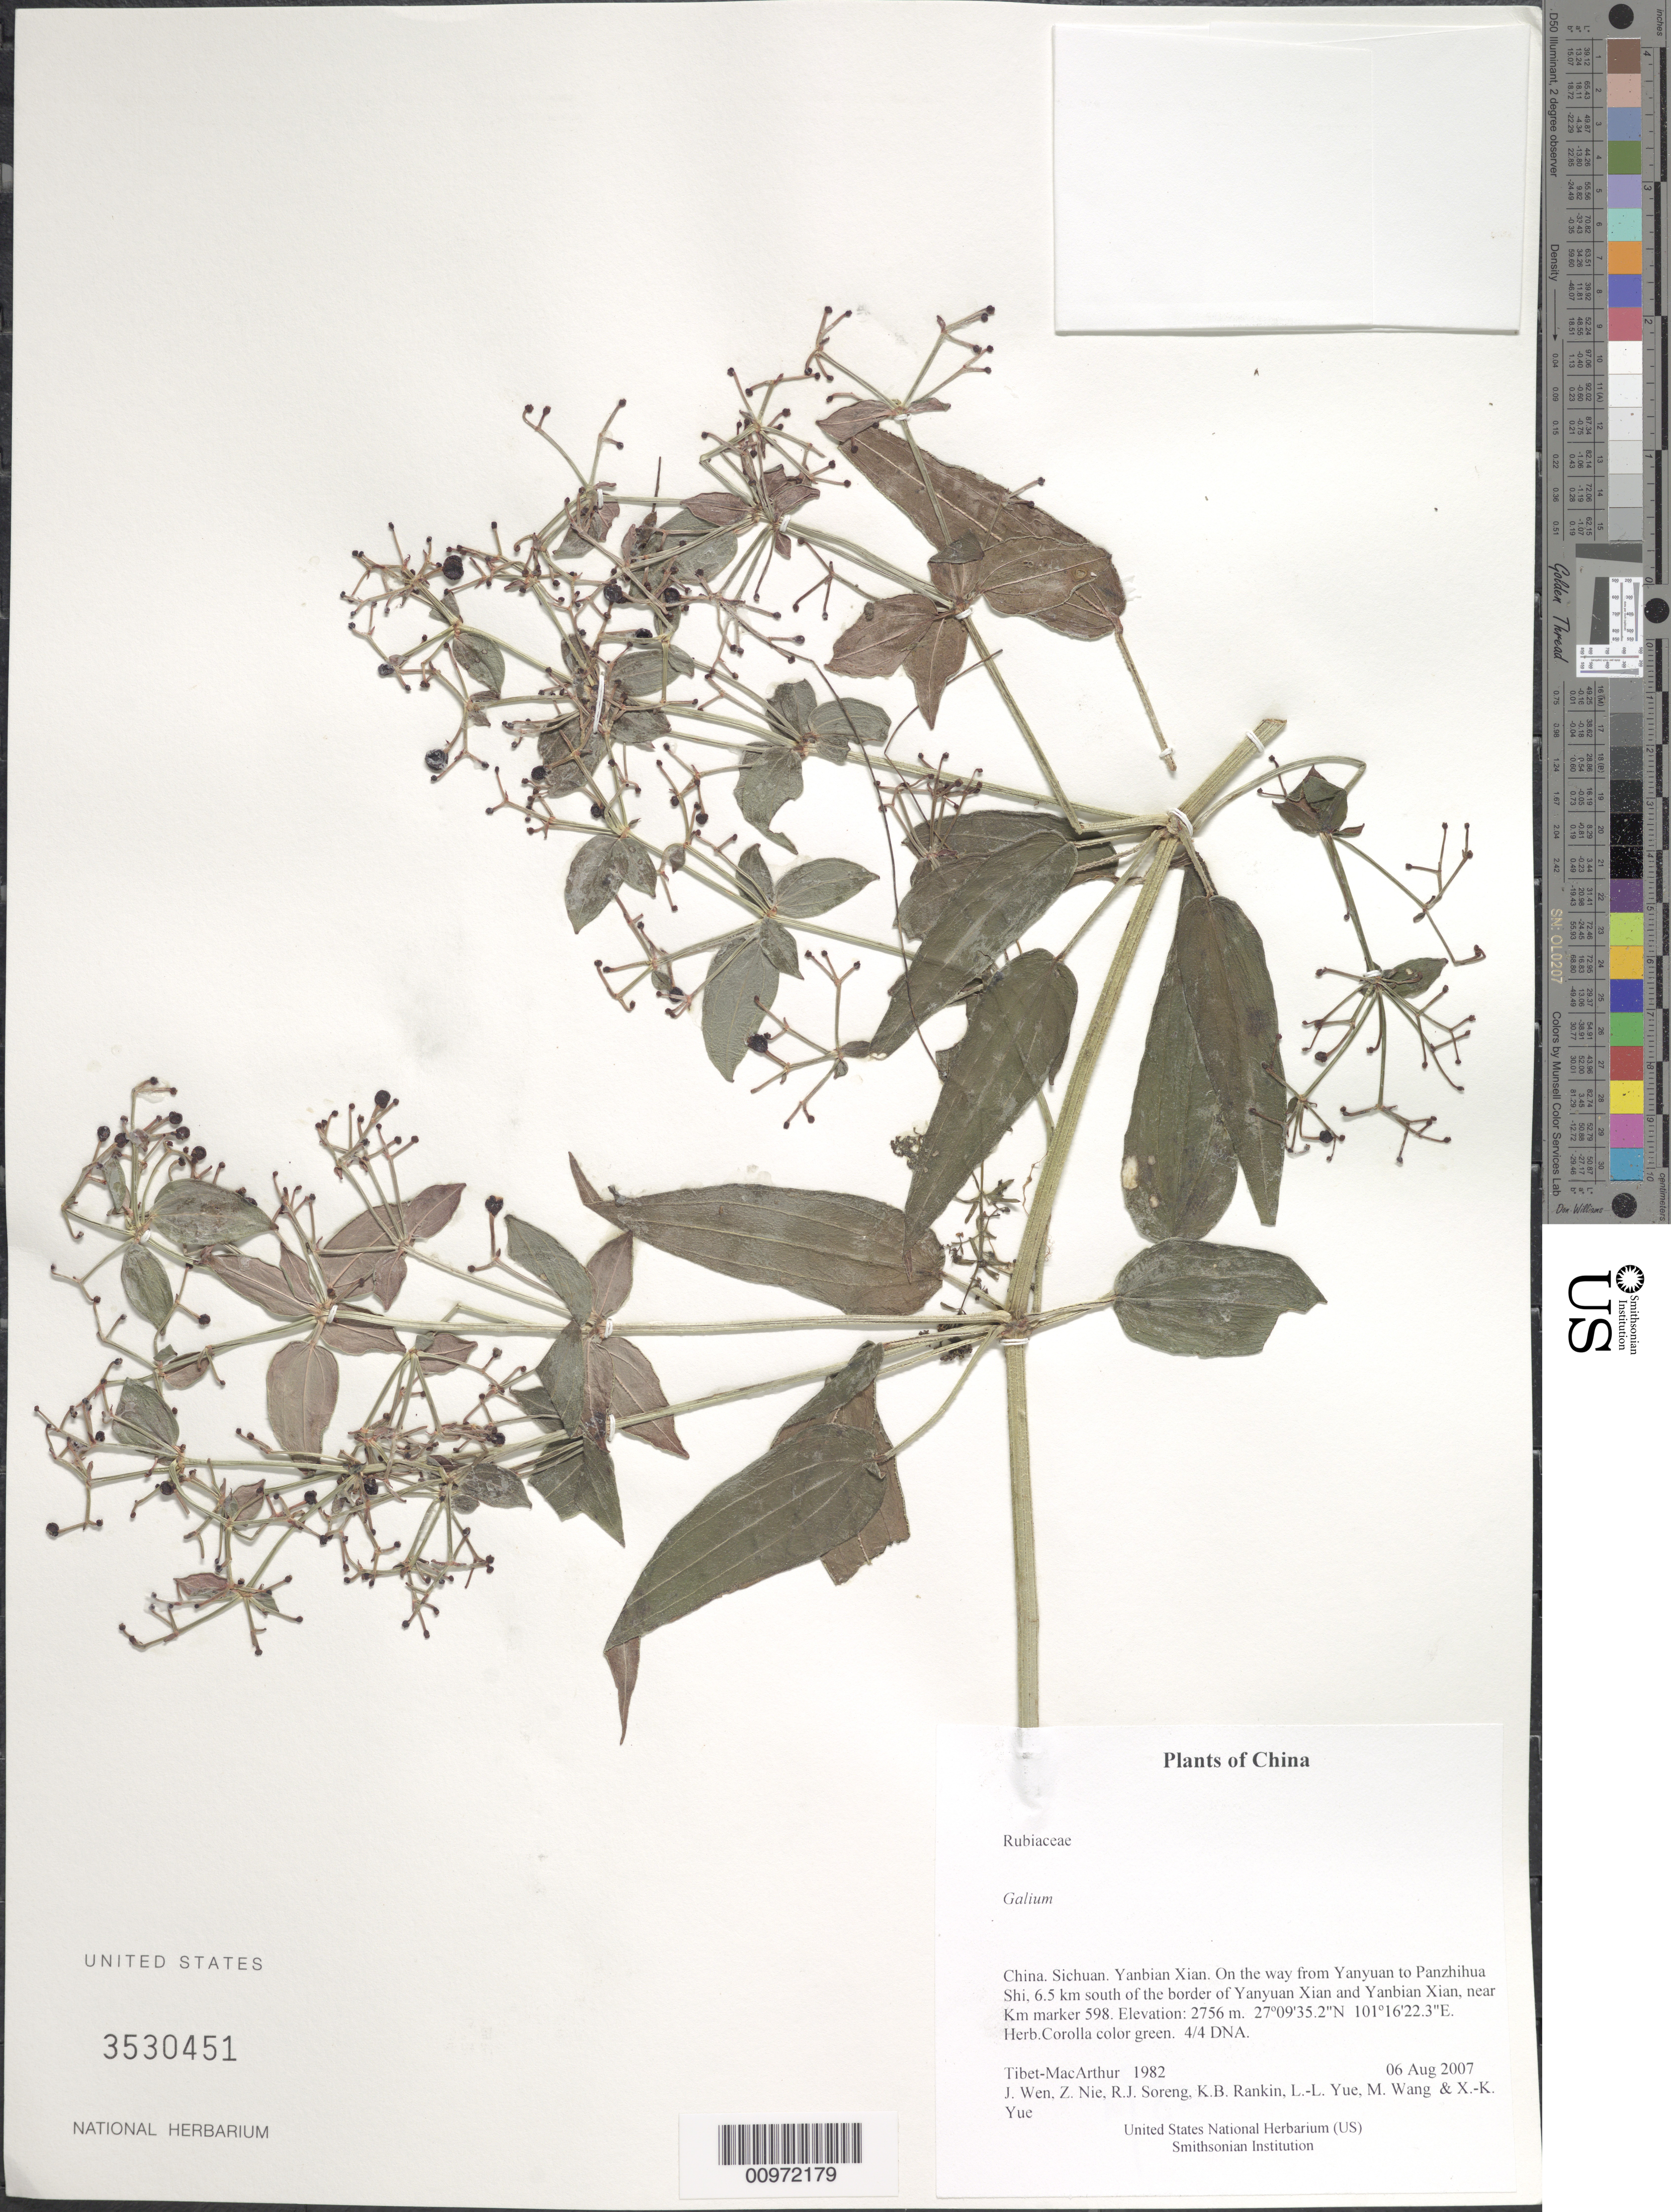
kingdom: Plantae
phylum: Tracheophyta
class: Magnoliopsida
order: Gentianales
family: Rubiaceae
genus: Galium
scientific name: Galium sp.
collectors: Tibet-MacArthur, J. Wen, Z. Nie, R. J. Soreng, K. Rankin, L. Yue, M. Wang & X. Yue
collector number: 1982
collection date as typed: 06 Aug 2007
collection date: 2007-08-06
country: China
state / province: Sichuan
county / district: Yanbian Xian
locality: On the way from Yanyuan to Panzhihua Shi, 6.5 km south of the border of Yanyuan Xian and Yanbian Xian, near Km marker 598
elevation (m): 2756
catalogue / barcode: US 3530451